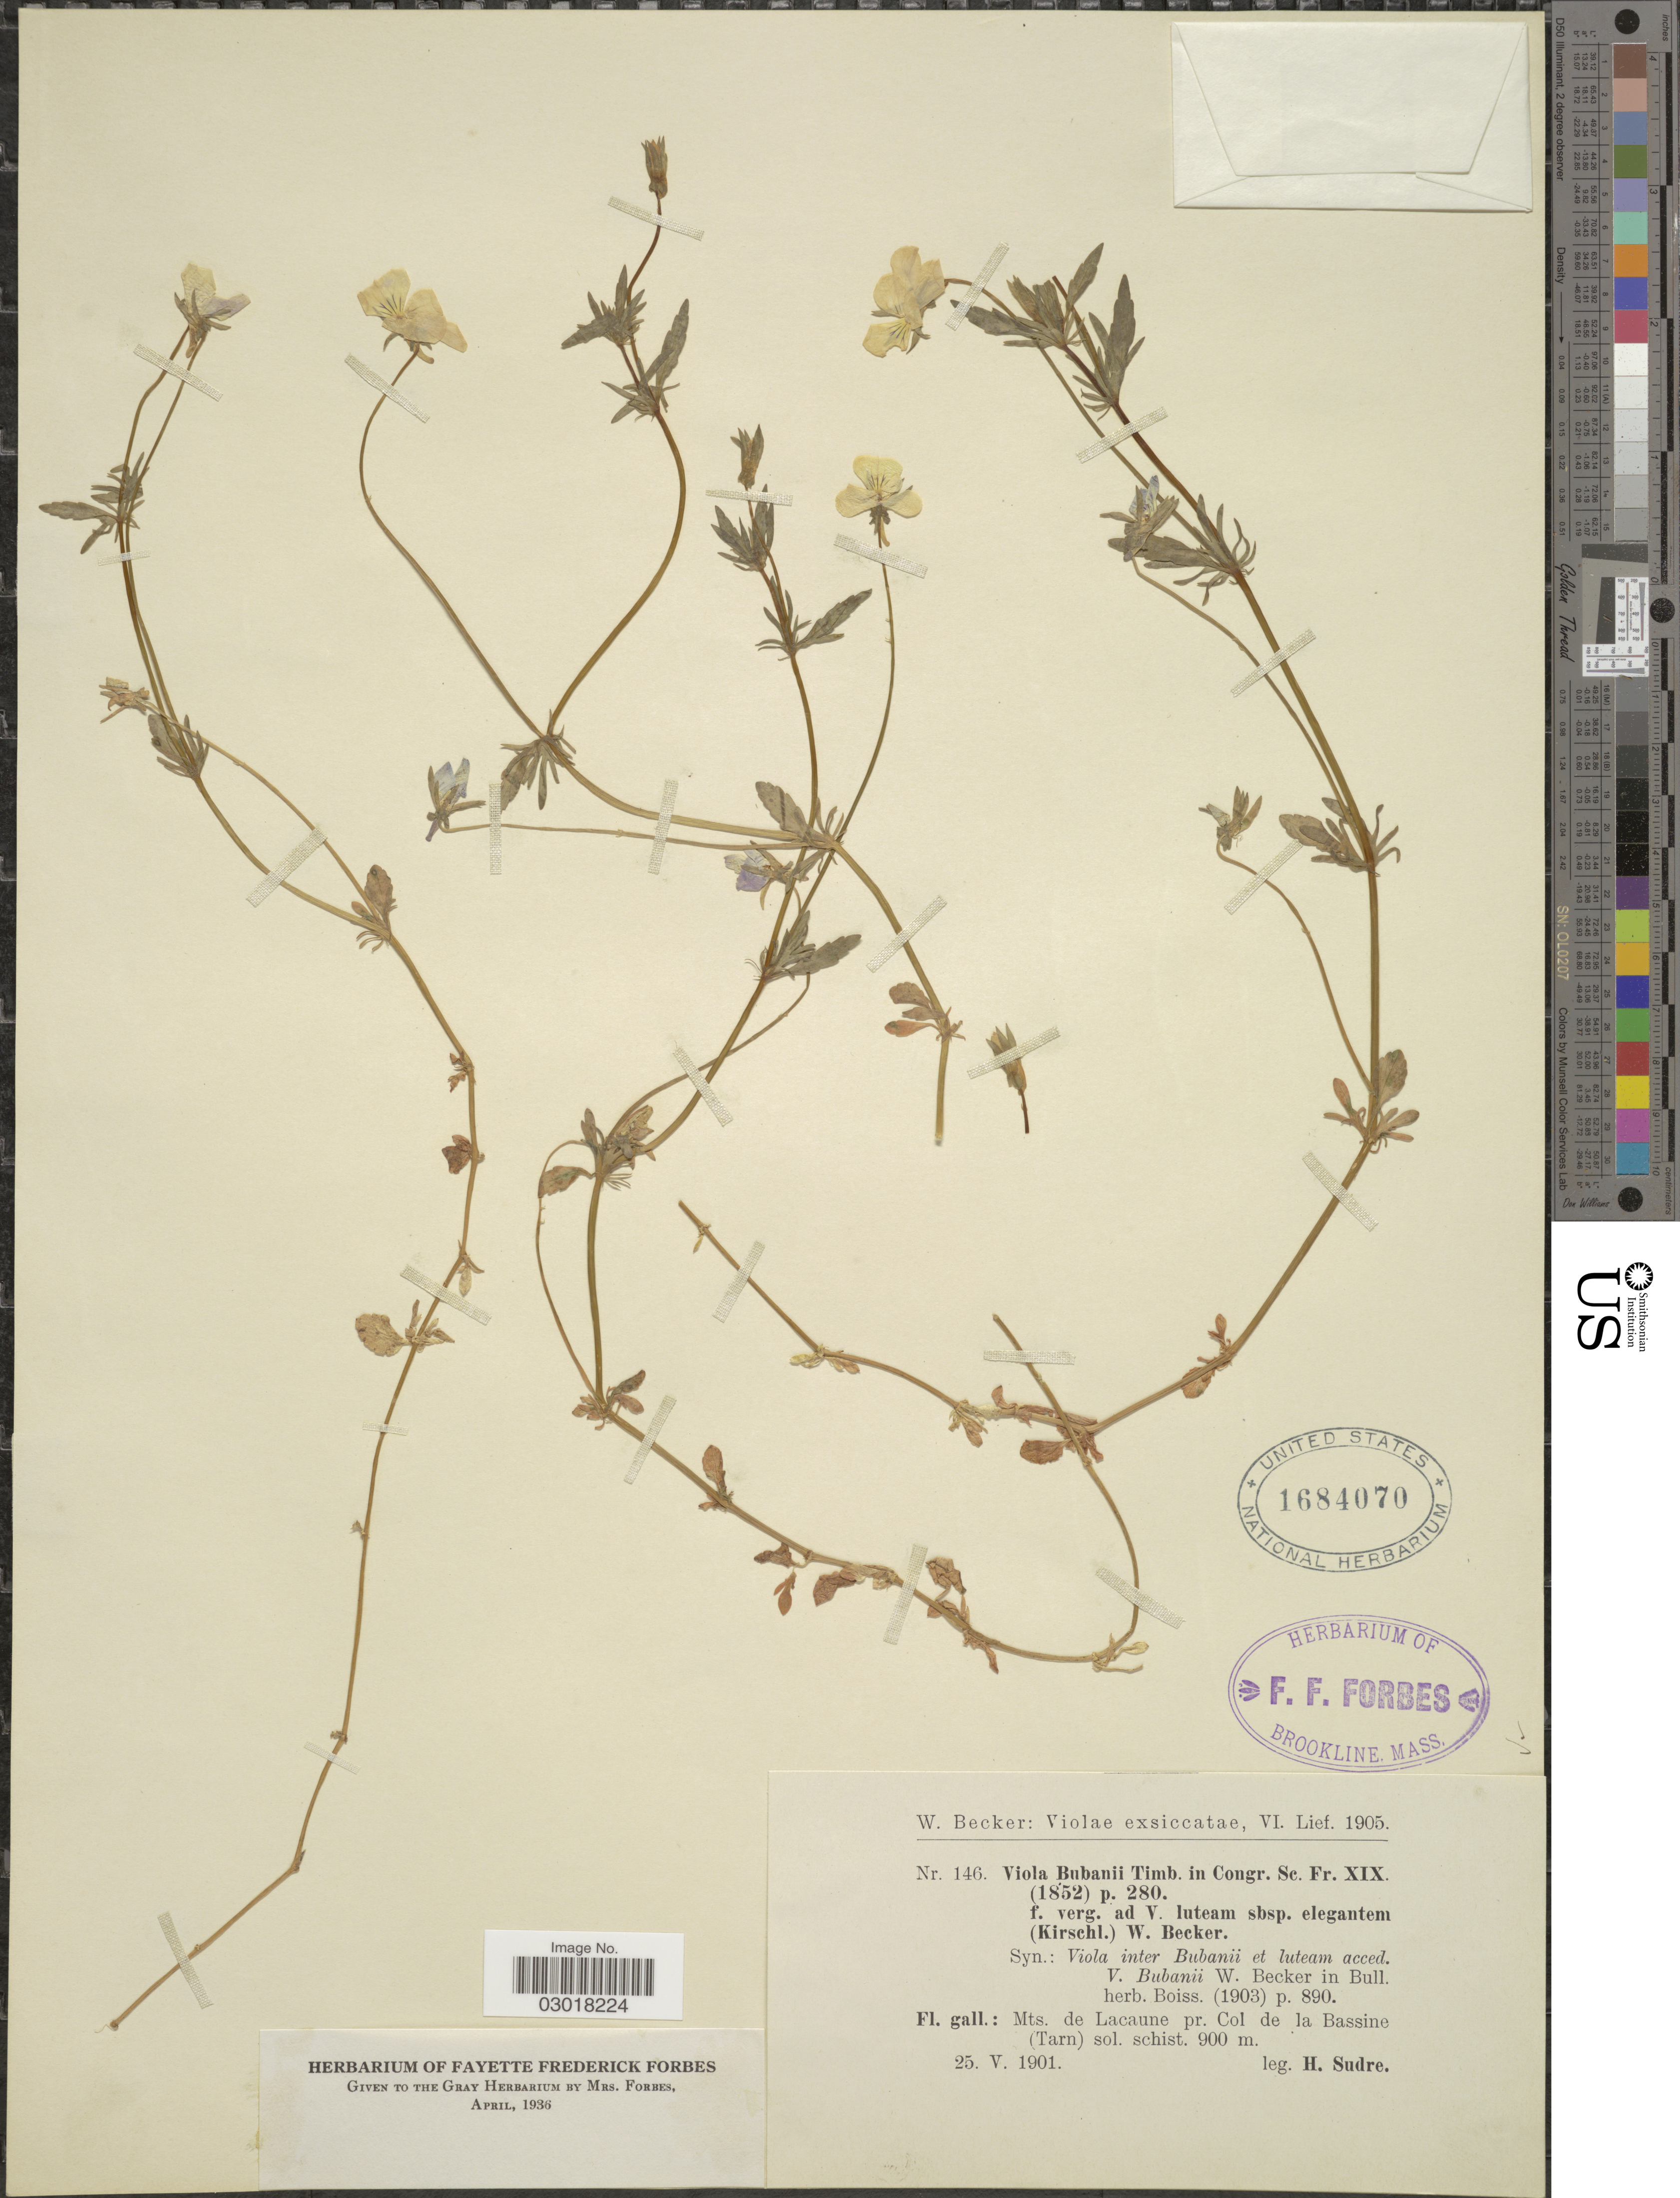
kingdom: Plantae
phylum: Tracheophyta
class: Magnoliopsida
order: Malpighiales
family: Violaceae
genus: Viola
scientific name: Viola bubanii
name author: Timb.-Lagr.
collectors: H. Sudre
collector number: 146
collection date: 1901-05-25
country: France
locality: Fl. gall.: Mts. de Lacaune pr. Col de la Bassine (Tarn).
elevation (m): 900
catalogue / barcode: US 1684070